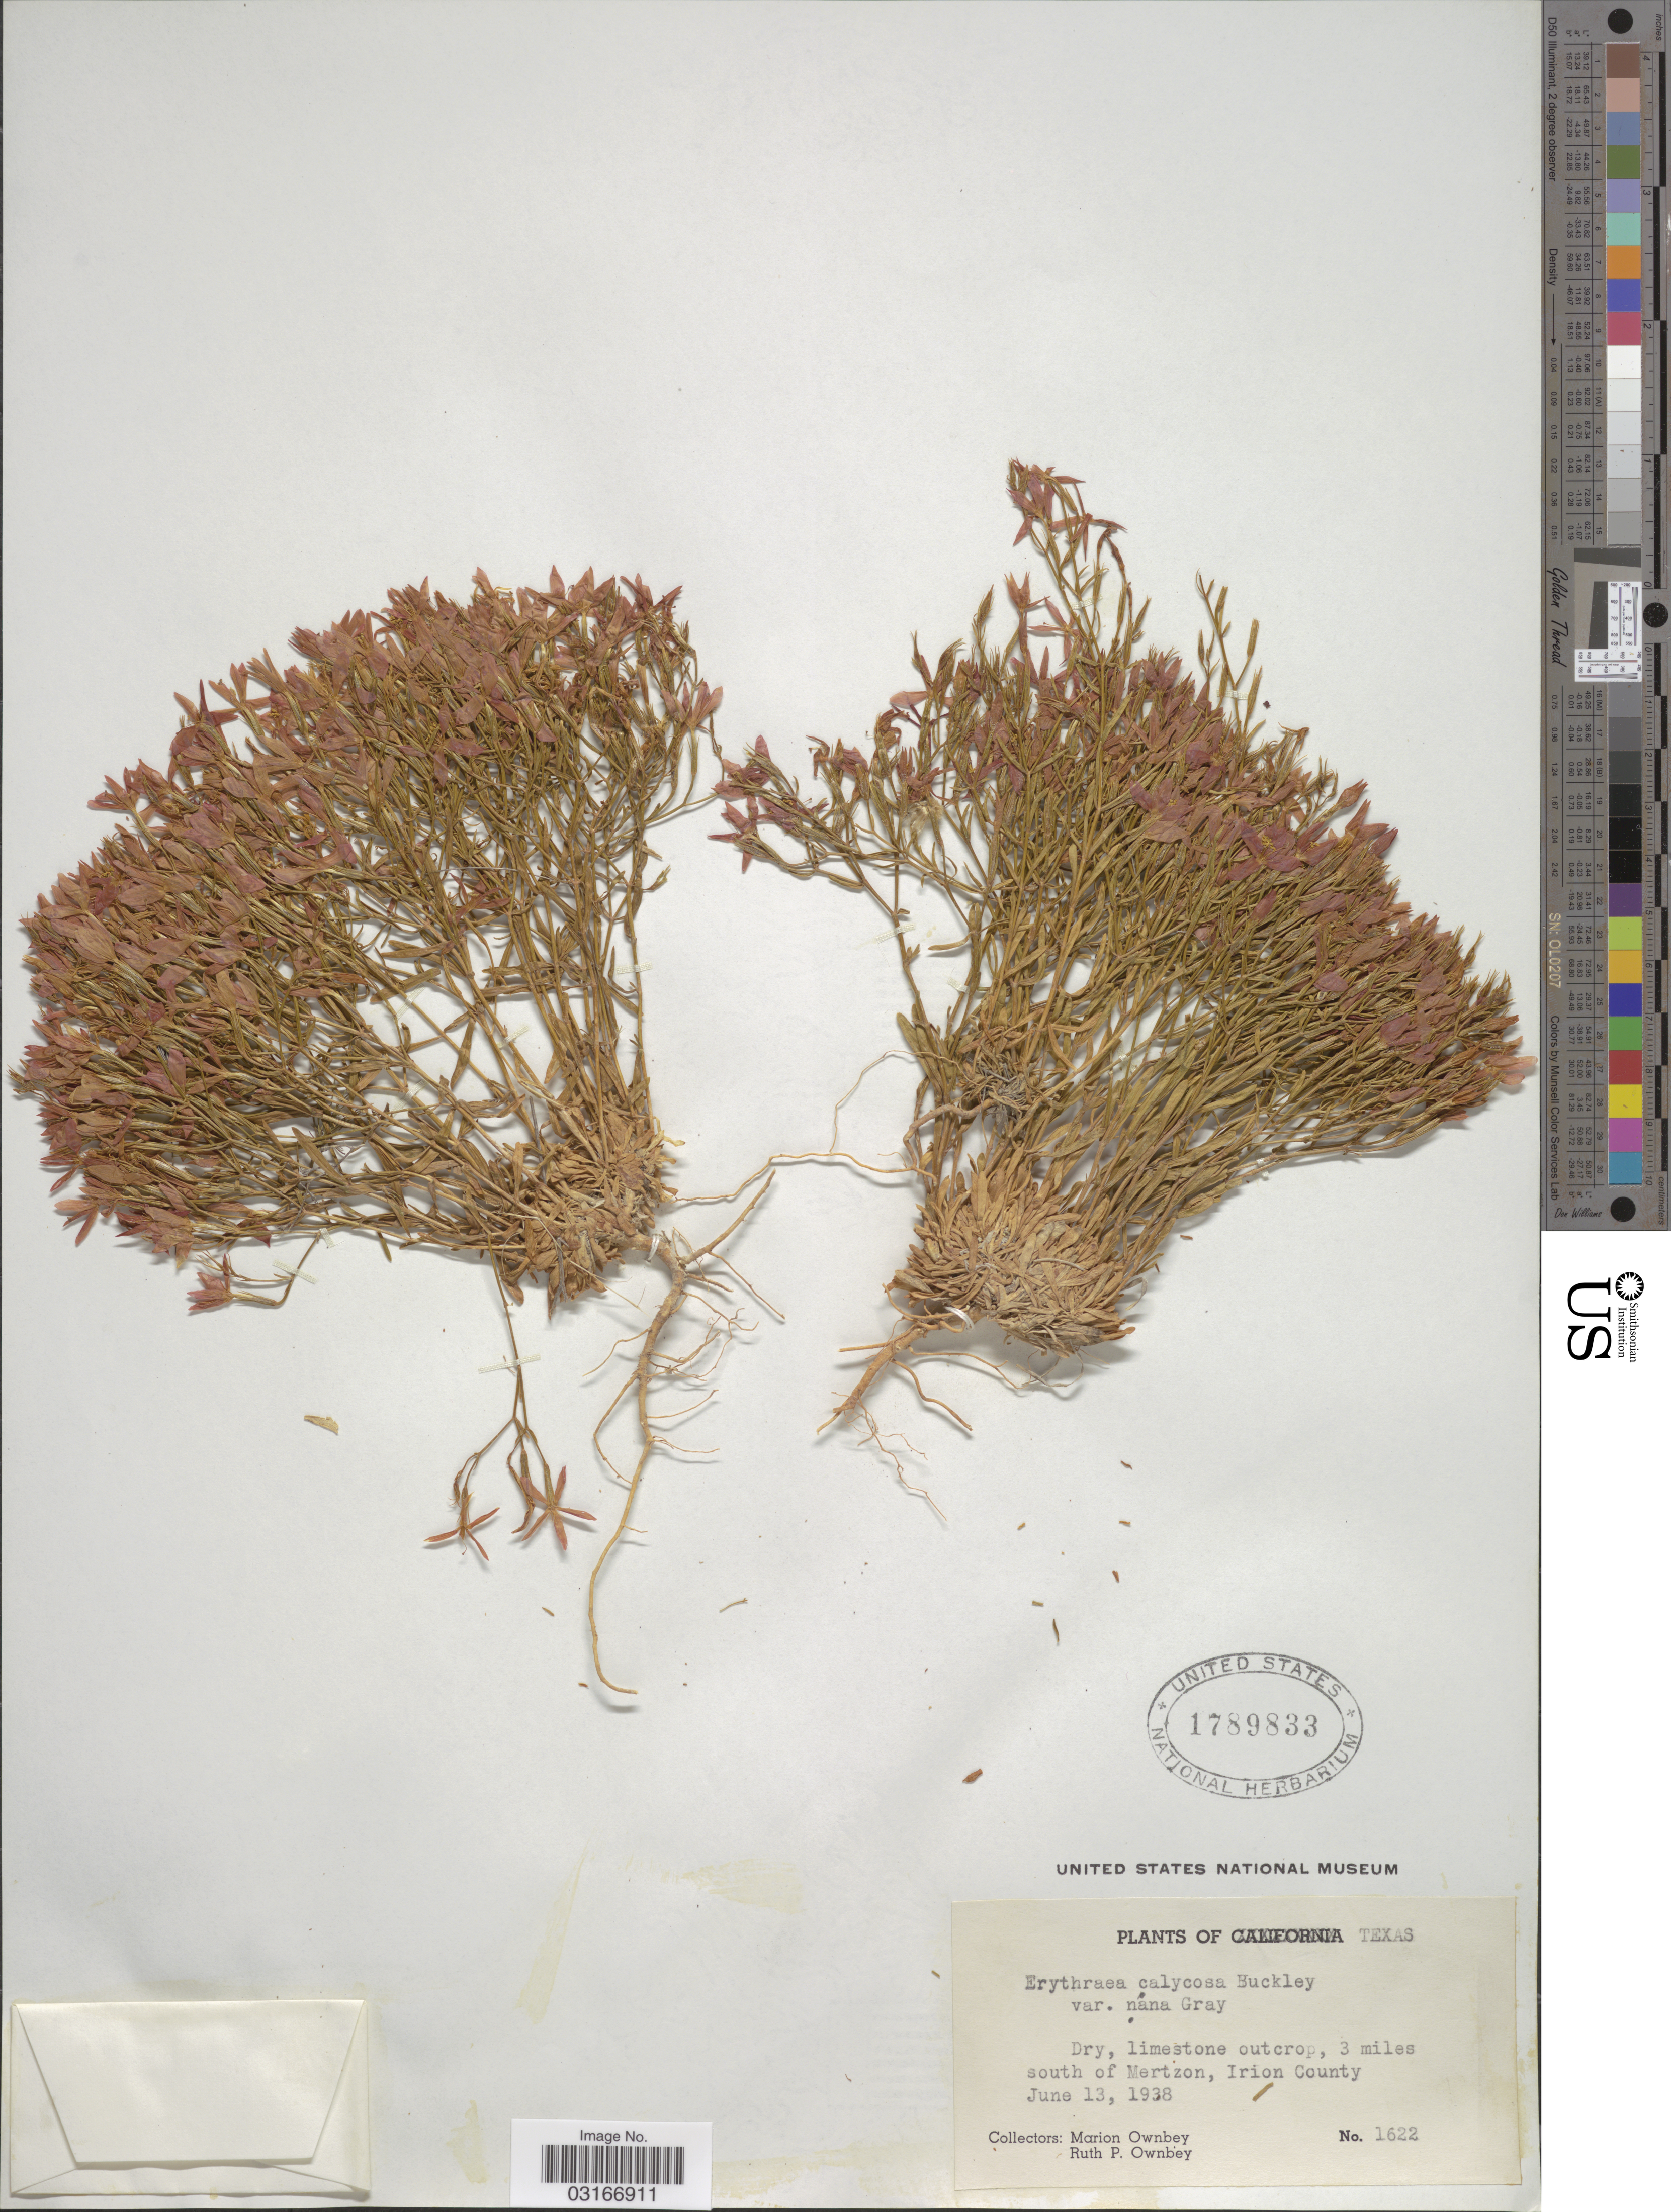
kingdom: Plantae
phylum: Tracheophyta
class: Magnoliopsida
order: Gentianales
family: Gentianaceae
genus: Centaurium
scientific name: Centaurium calycosum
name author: (Buckley) Buckley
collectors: M. Ownbey & R. Ownbey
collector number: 1622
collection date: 1938-06-13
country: United States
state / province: Texas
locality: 3 miles south of Mertzon, Irion County.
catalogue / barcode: US 1789833